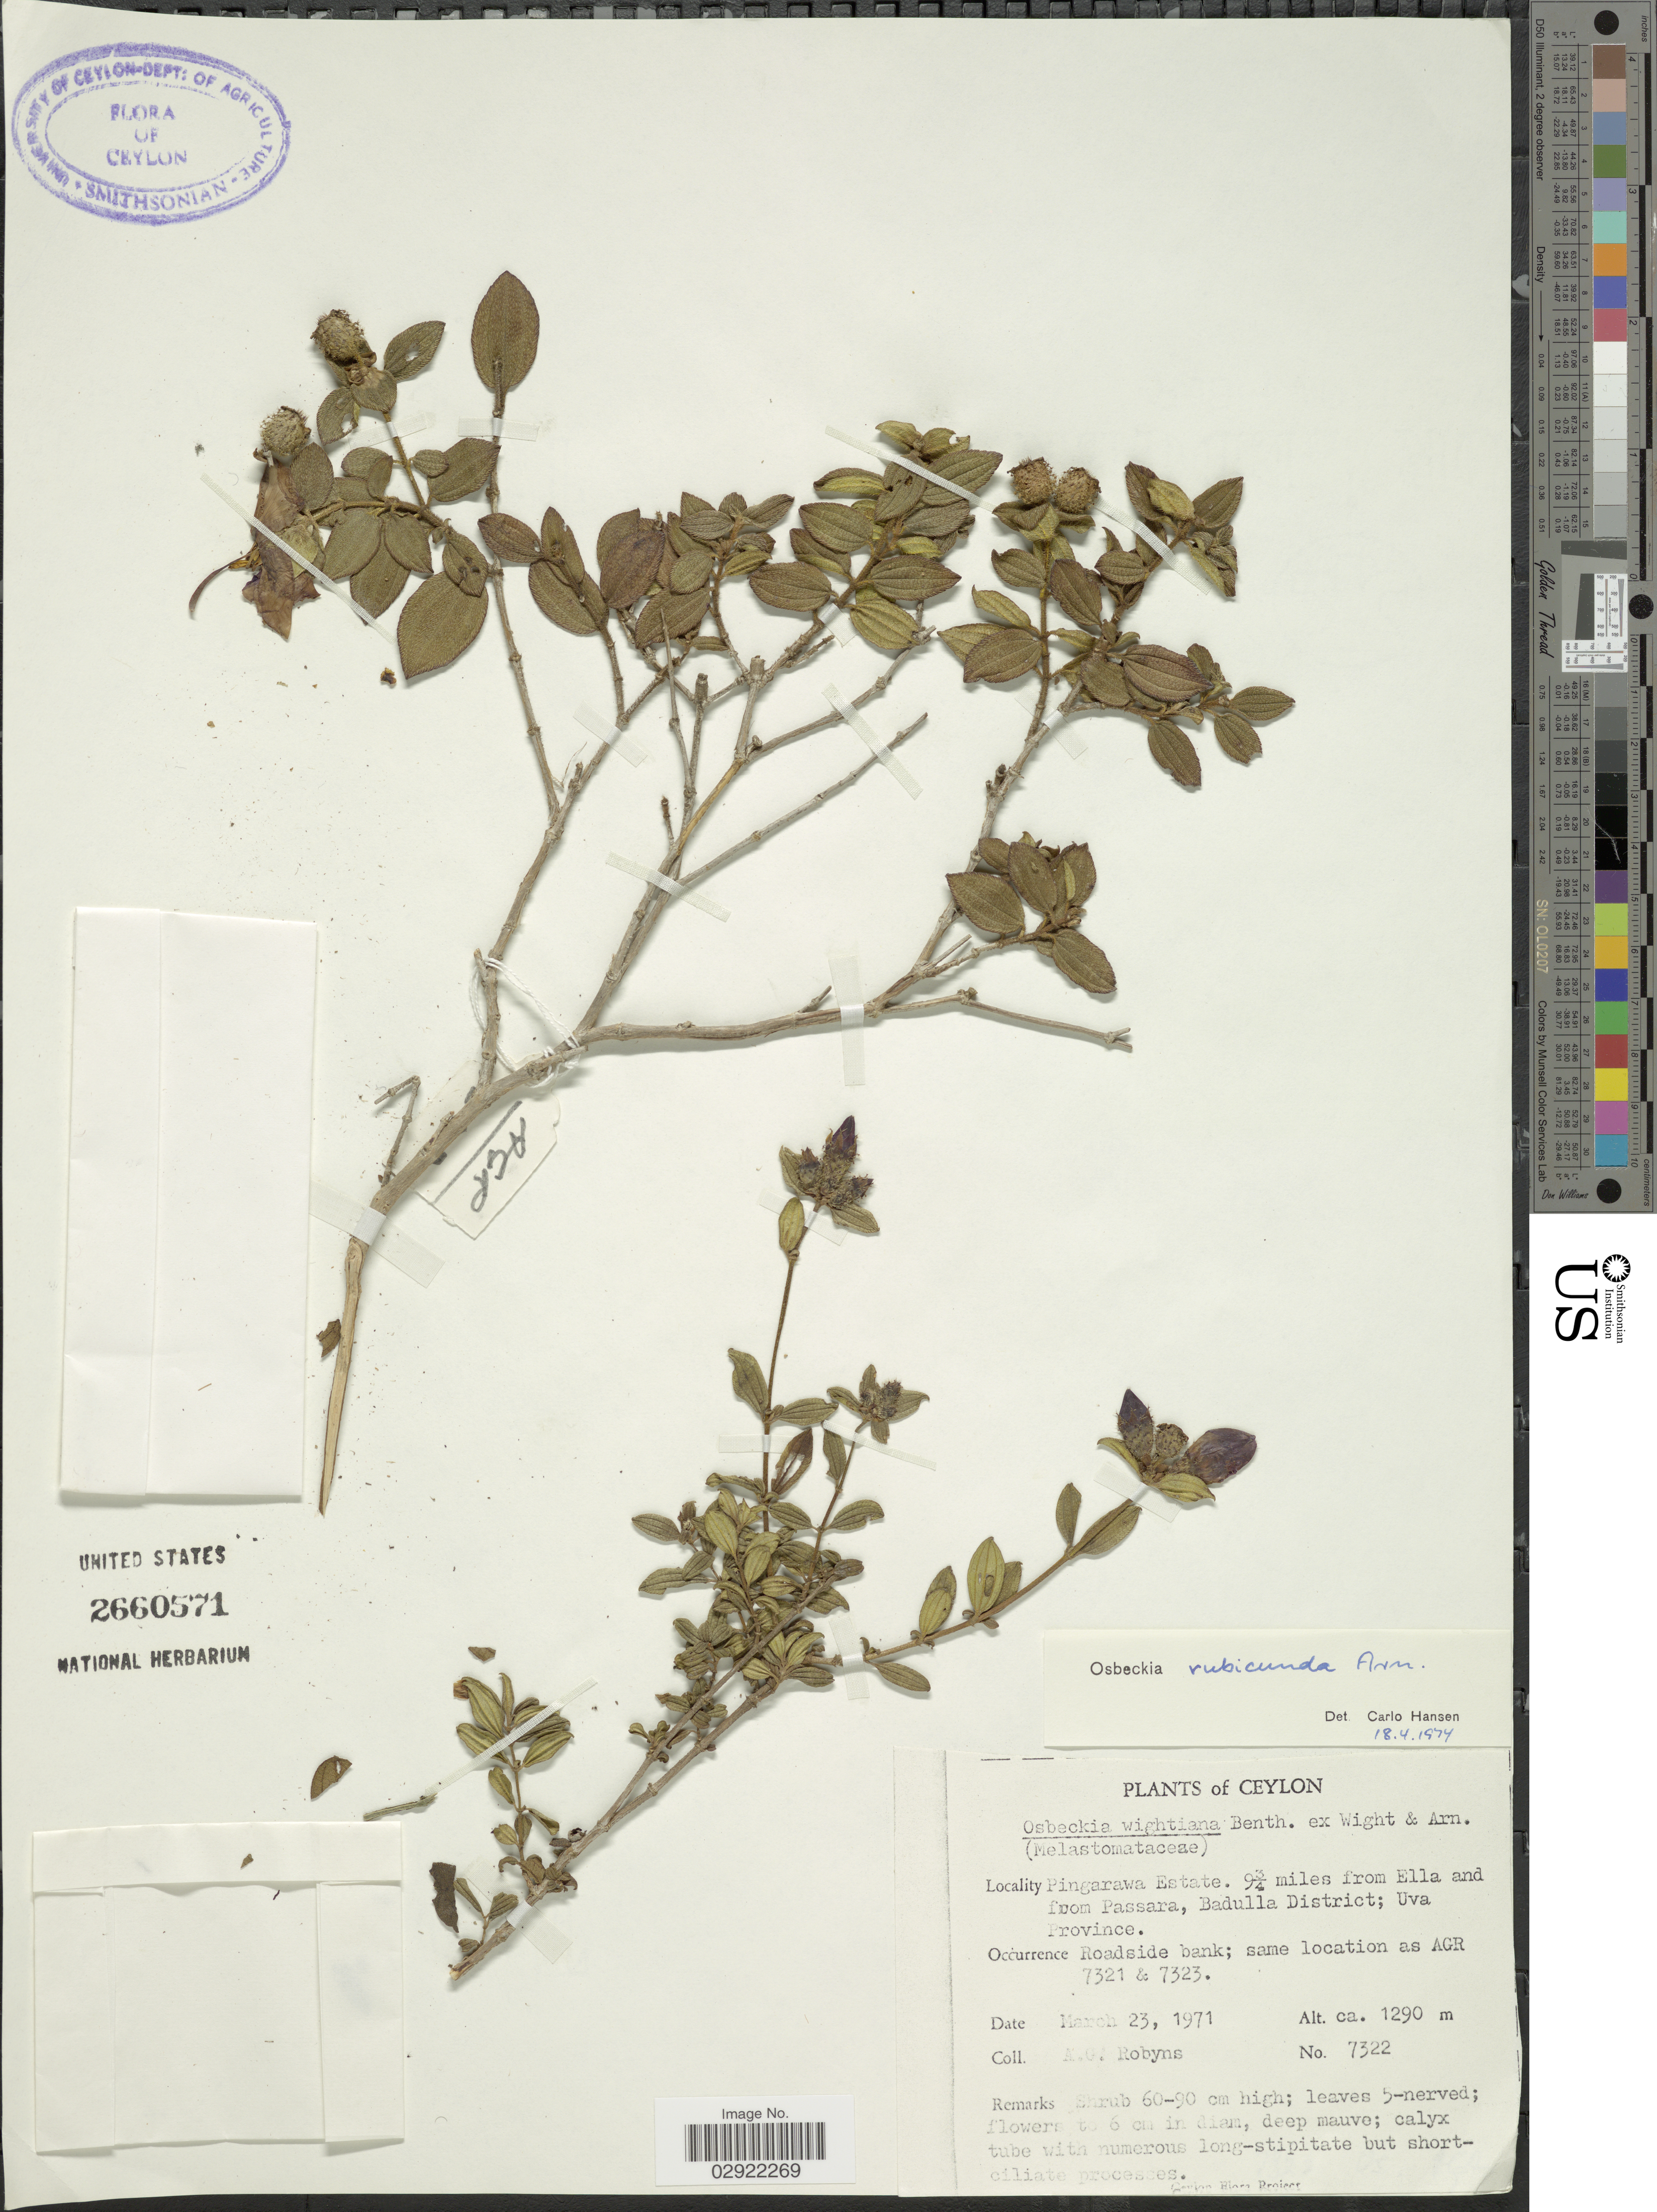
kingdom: Plantae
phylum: Tracheophyta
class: Magnoliopsida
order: Myrtales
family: Melastomataceae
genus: Osbeckia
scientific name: Osbeckia rubicunda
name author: Arn.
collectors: A. G. Robyns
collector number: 7322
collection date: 1971-03-23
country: Sri Lanka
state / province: Uva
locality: Ceylon. Pingarawa Estate. 9¾ miles from Ella and from Passara, Badulla District.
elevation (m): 1290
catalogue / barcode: US 2660571